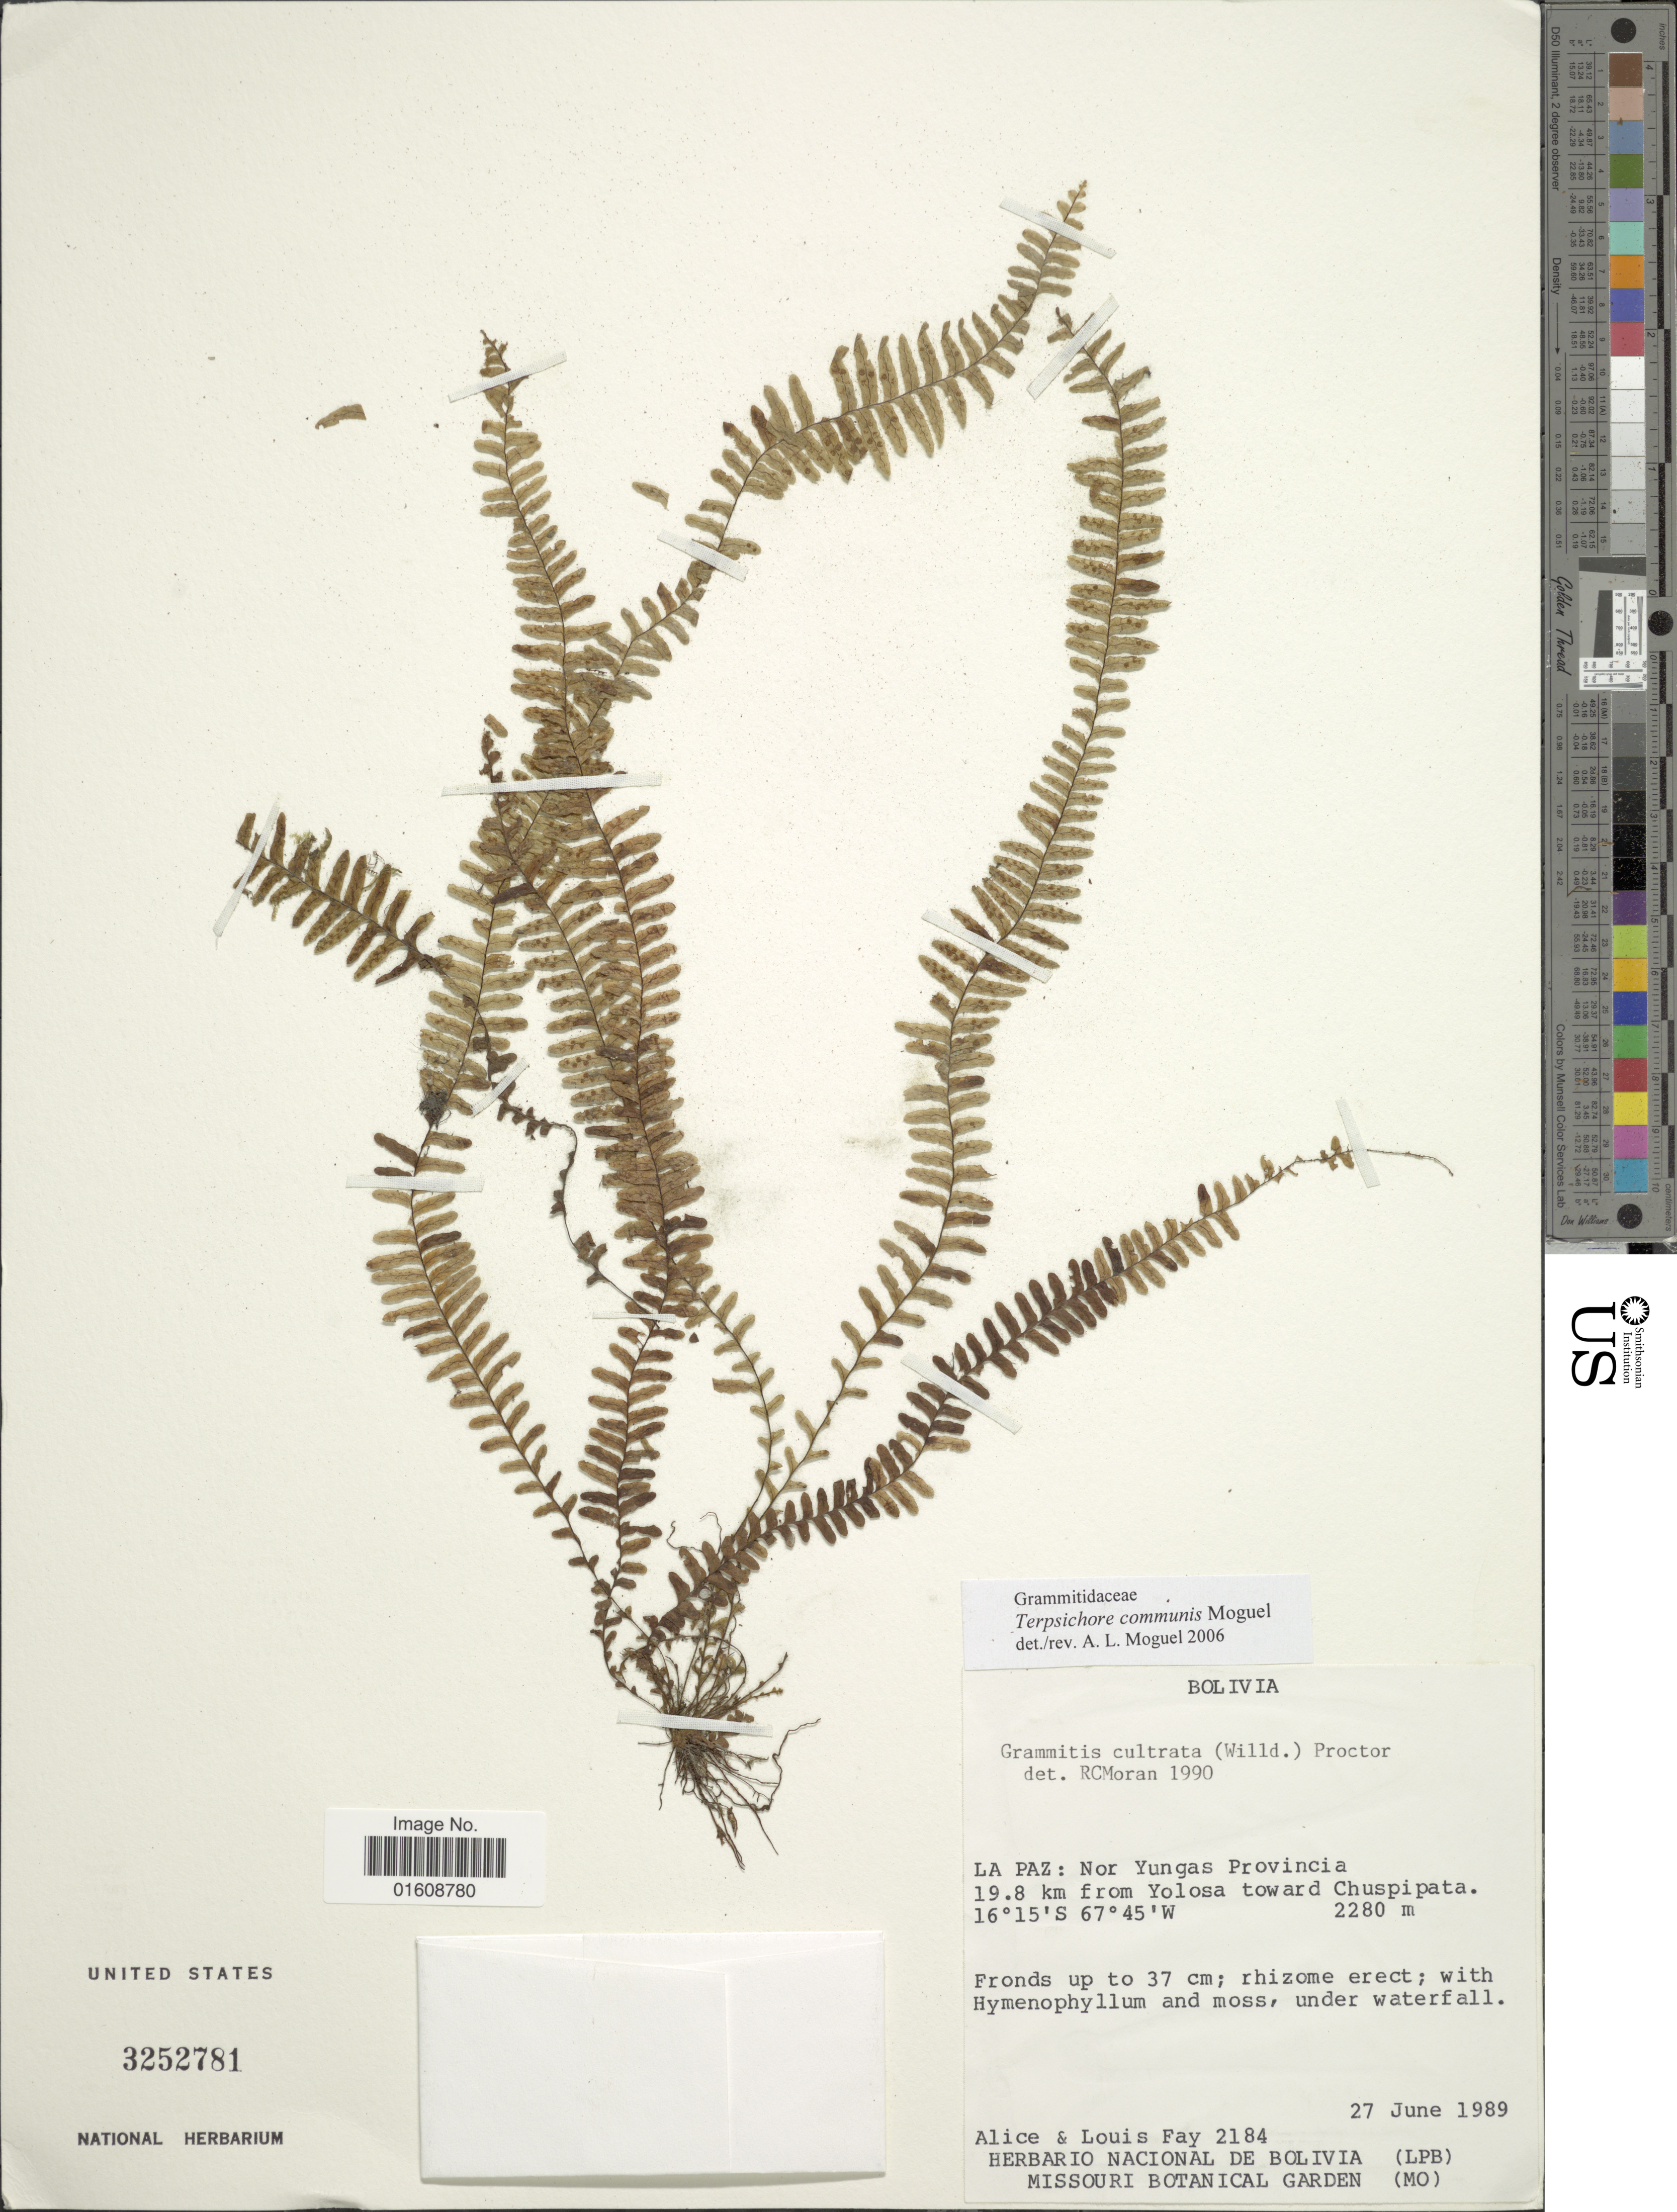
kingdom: Plantae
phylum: Tracheophyta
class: Polypodiopsida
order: Polypodiales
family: Polypodiaceae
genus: Alansmia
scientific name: Alansmia cultrata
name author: (Bory ex Willd.) Moguel & M. Kessler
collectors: A. Fay & L. Fay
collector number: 2184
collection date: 1989-06-27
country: Bolivia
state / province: La Paz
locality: Nor Yungas Provincia. 19.8 km from Yolosa toward Chusipata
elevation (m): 2280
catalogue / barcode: US 3252781